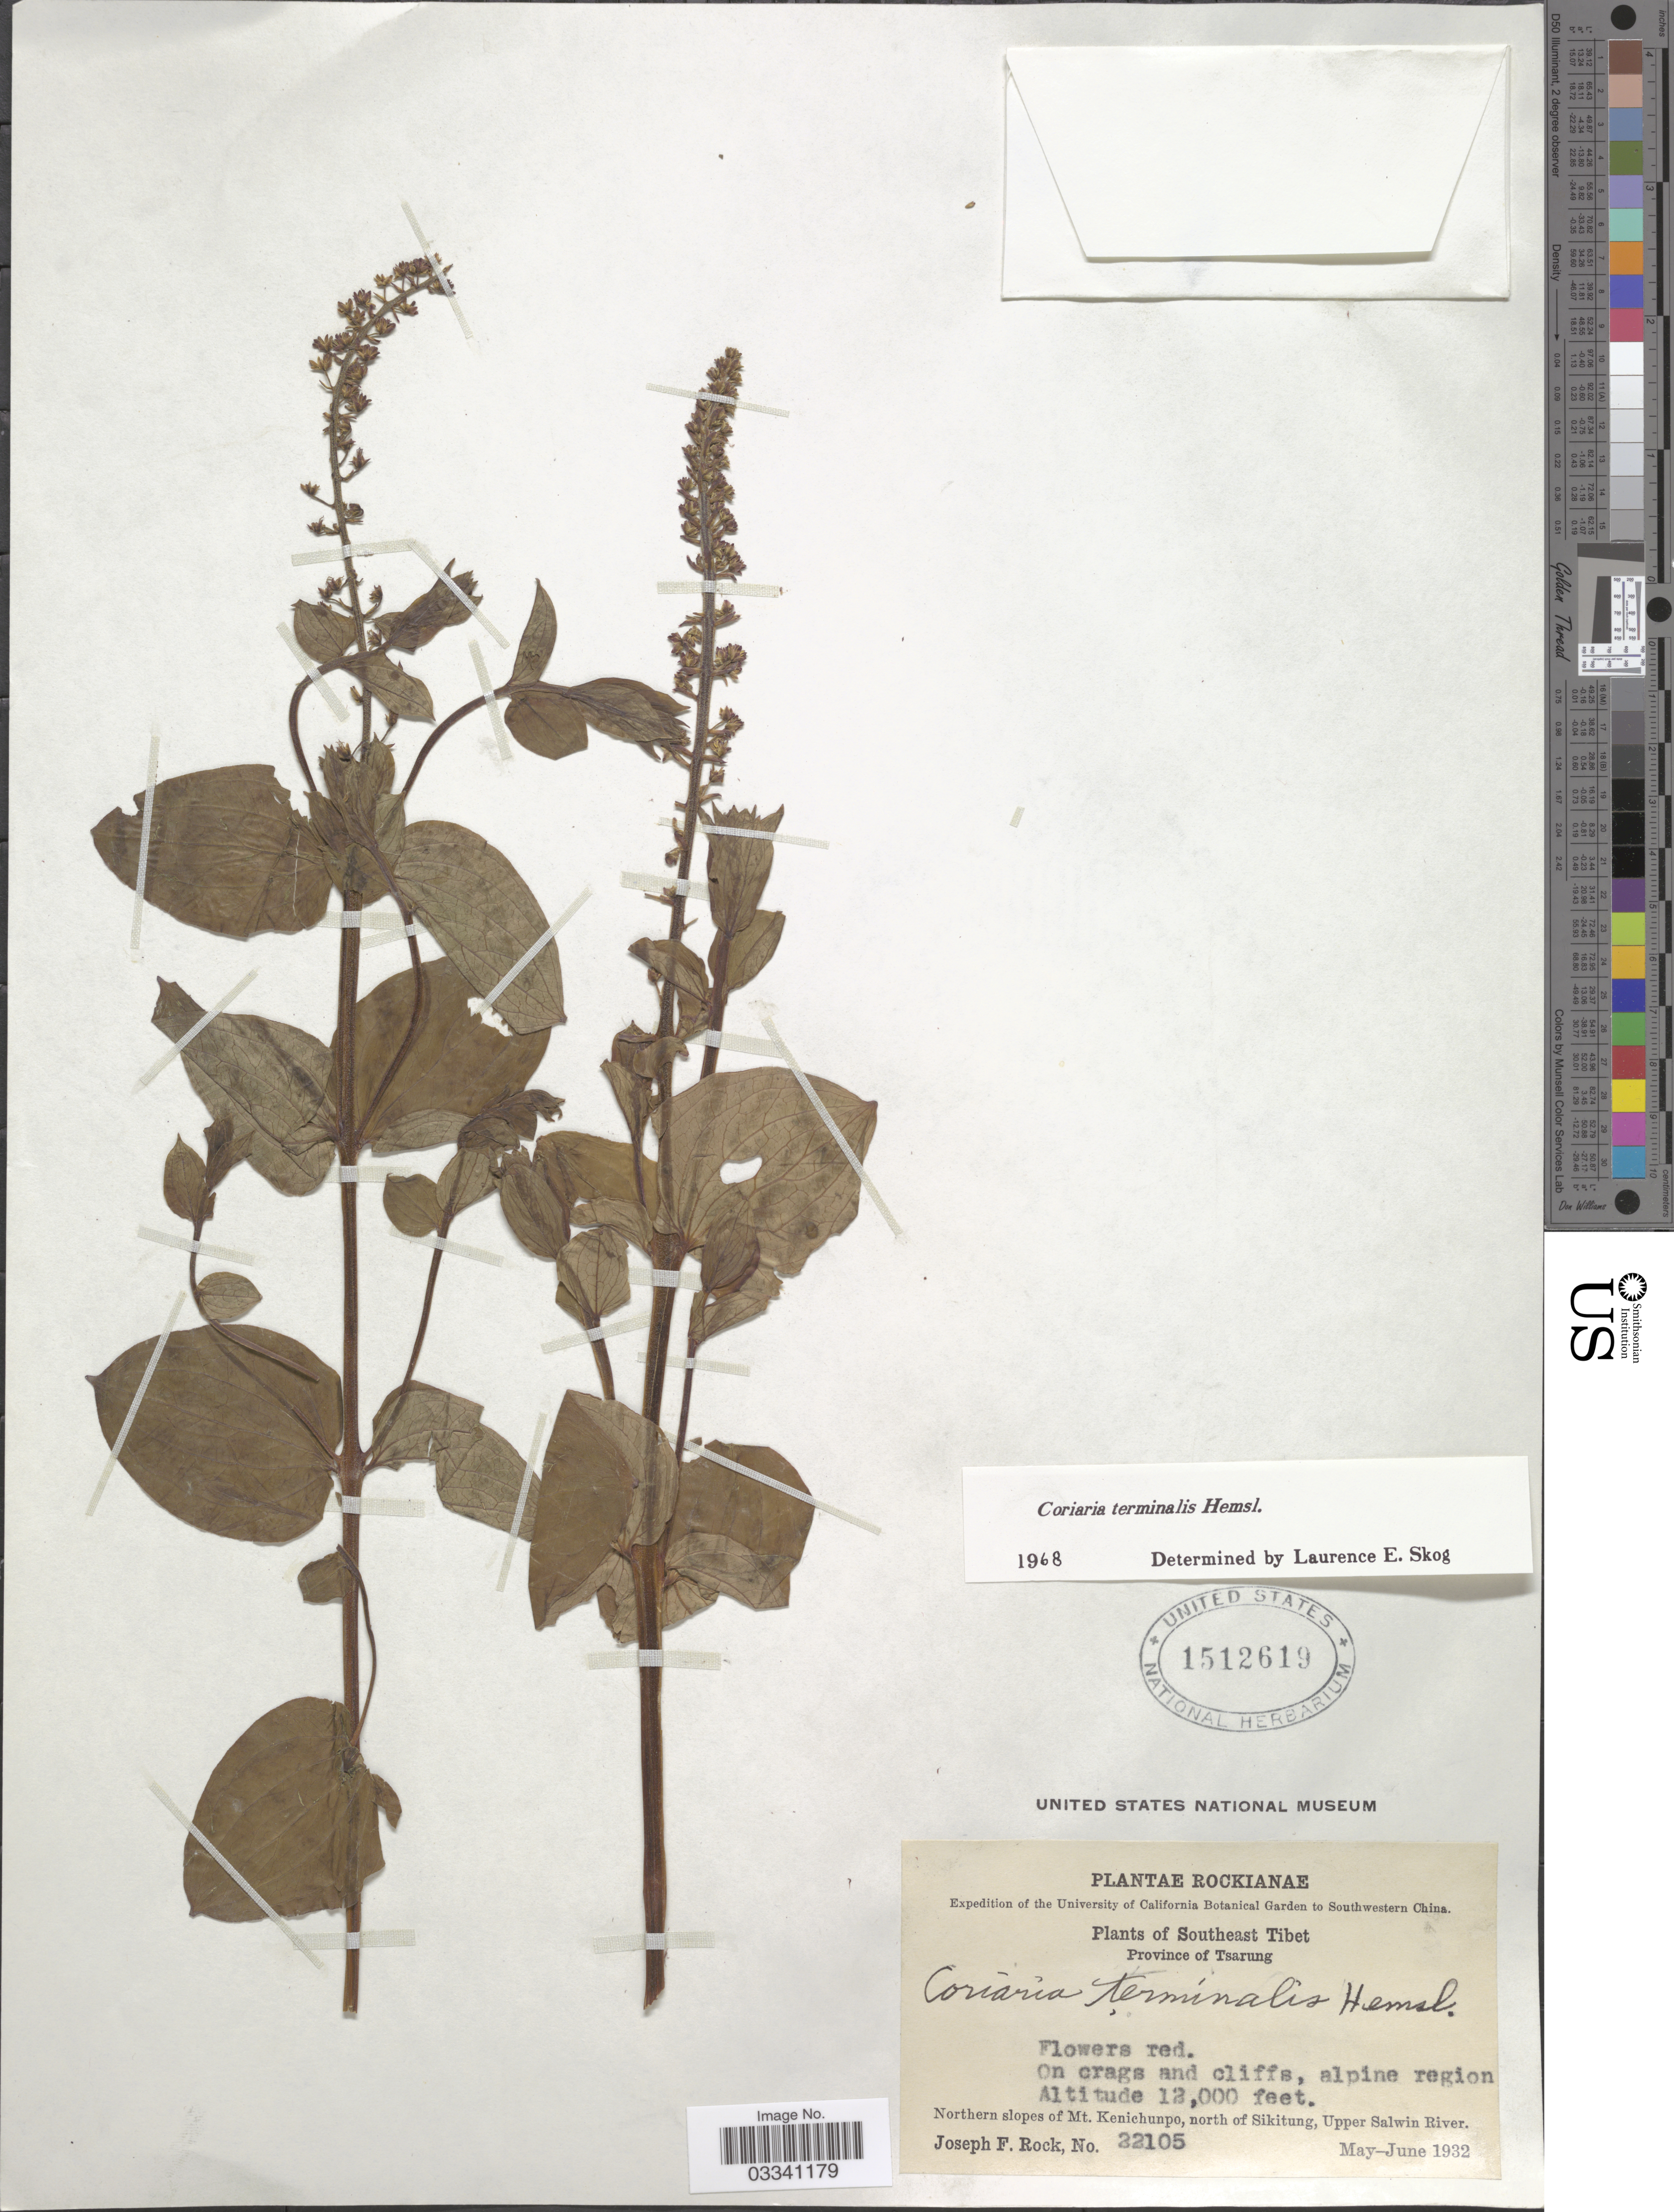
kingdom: Plantae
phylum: Tracheophyta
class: Magnoliopsida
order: Cucurbitales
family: Coriariaceae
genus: Coriaria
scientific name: Coriaria terminalis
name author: Hemsl.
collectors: J. F. Rock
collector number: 22105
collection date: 1932-05/1932-06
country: China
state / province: Xizang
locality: Southeast Tibet. Province of Tsarung. Northern slopes of Mt. Kenichunpo, north of Sikitung, Upper Salwin River.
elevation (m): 3658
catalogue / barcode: US 1512619